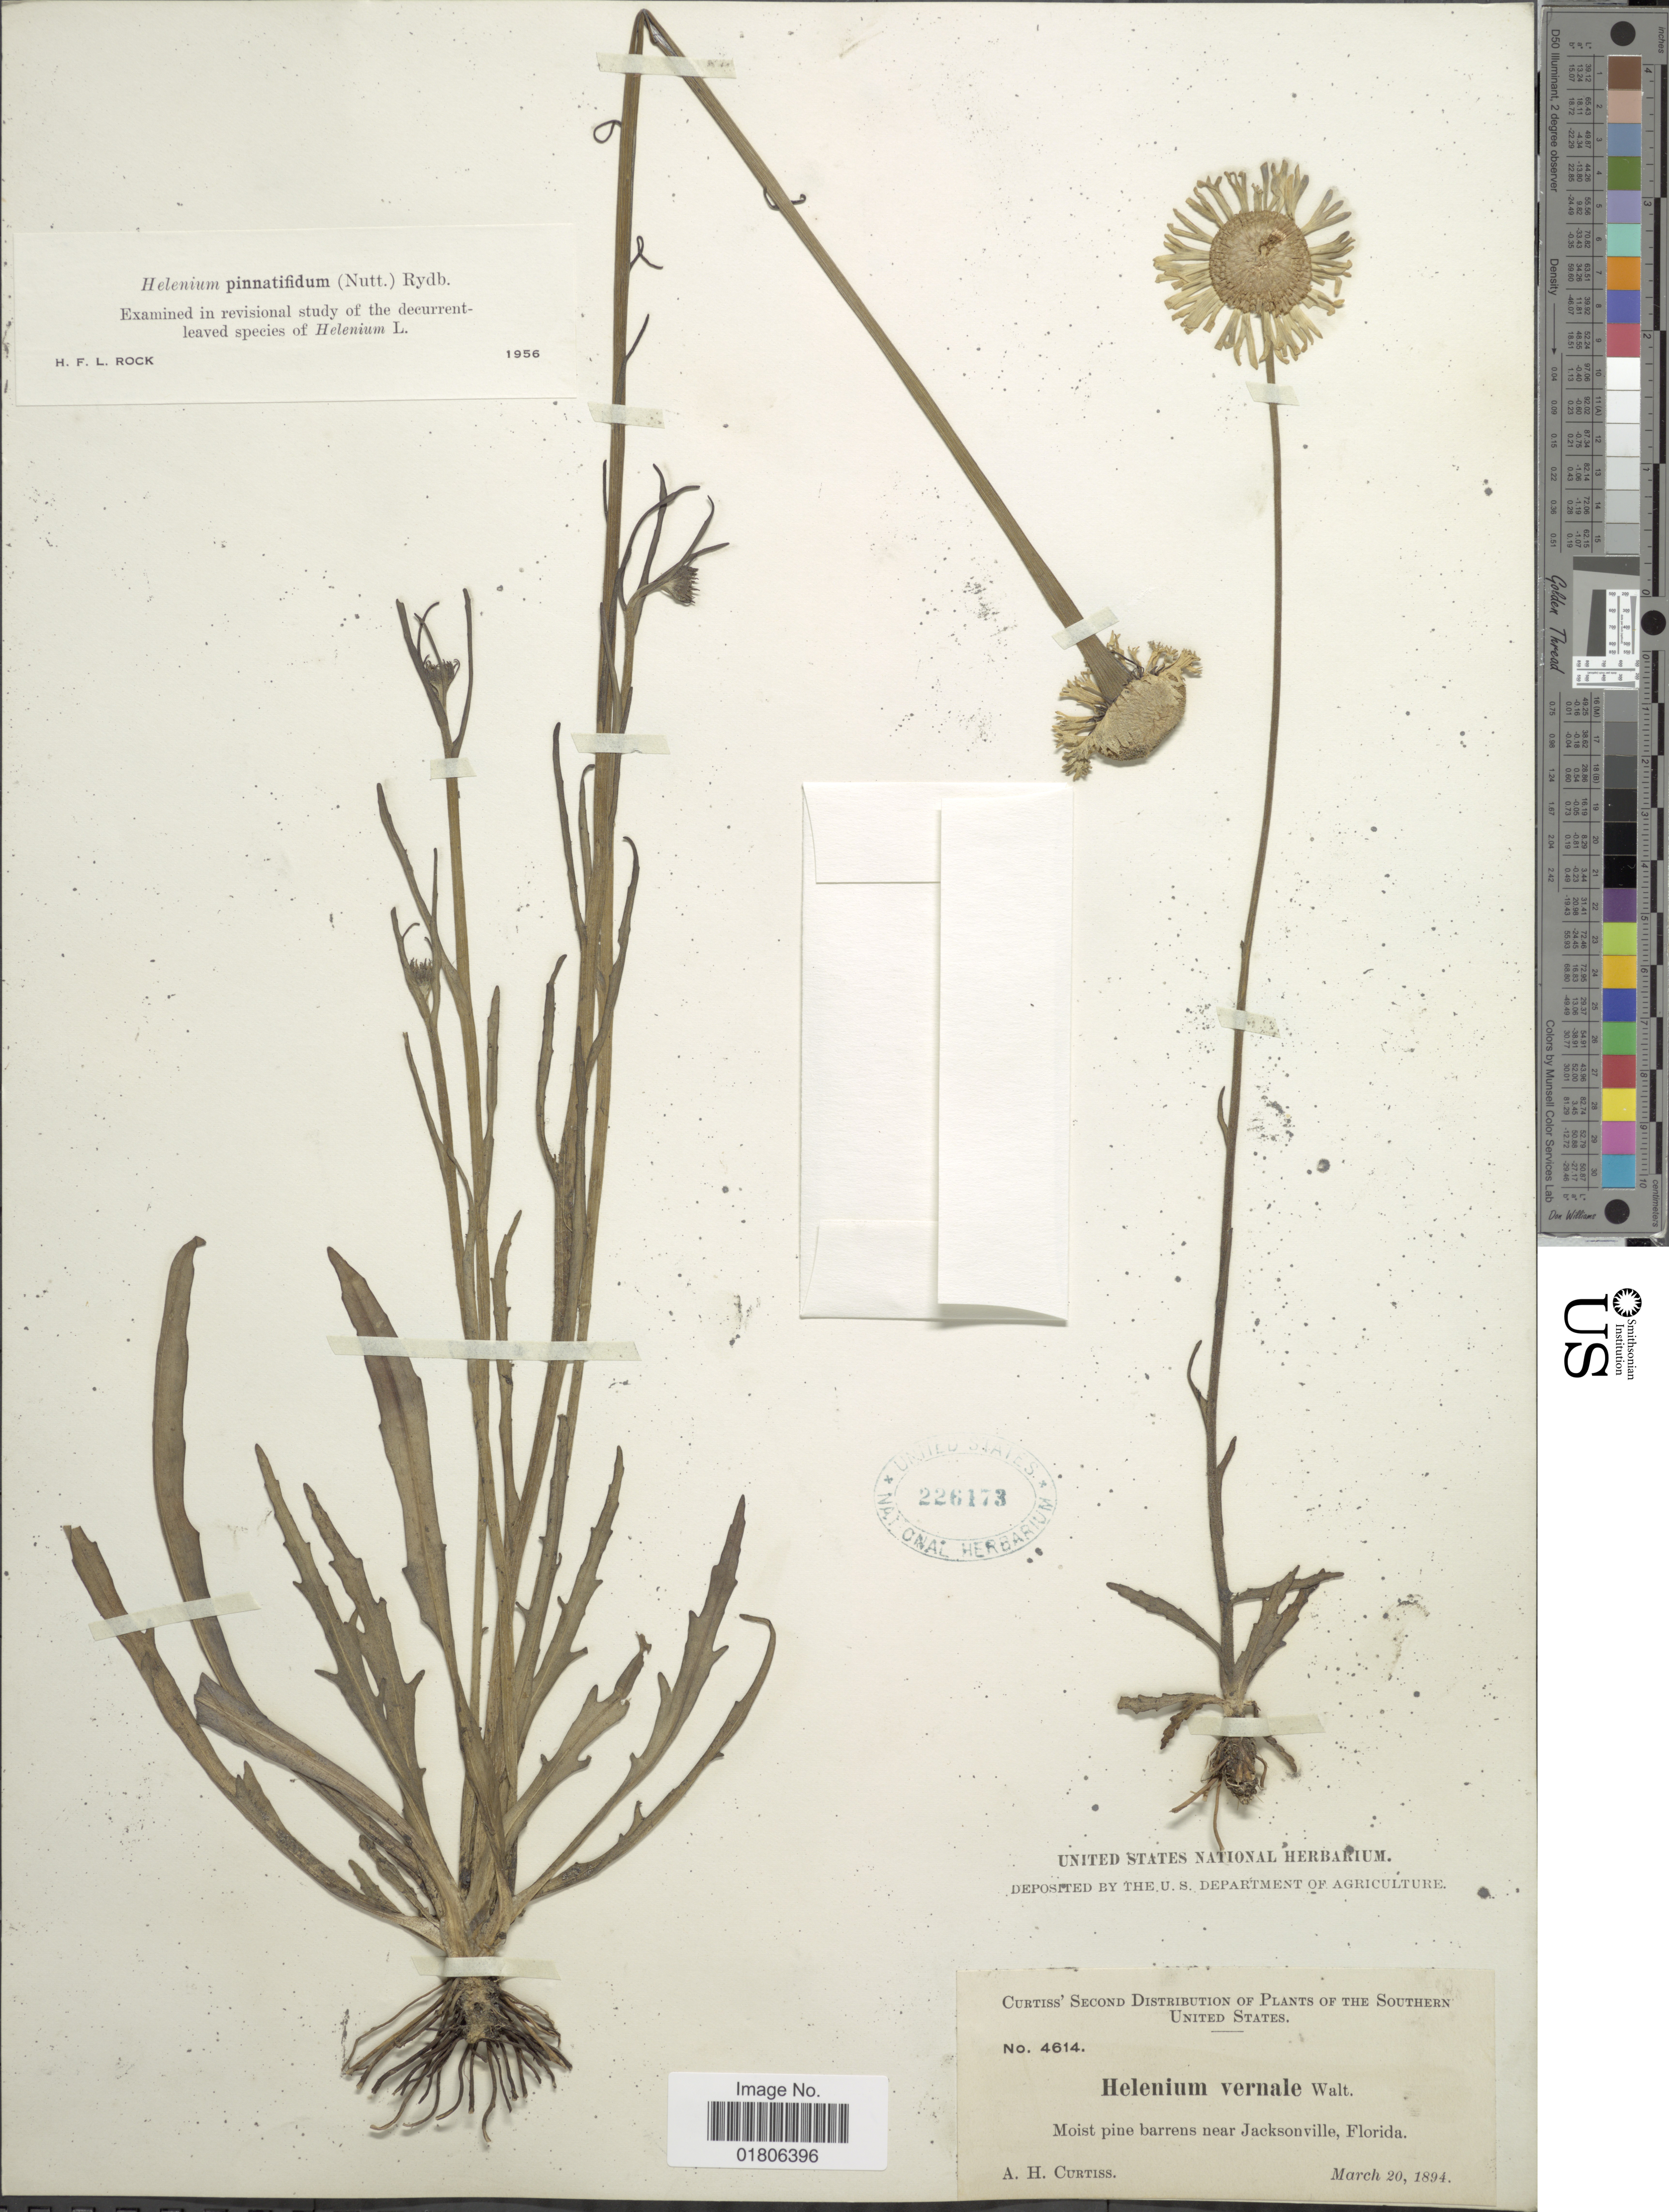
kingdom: Plantae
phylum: Tracheophyta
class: Magnoliopsida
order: Asterales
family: Asteraceae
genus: Helenium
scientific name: Helenium pinnatifidum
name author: (Schwein. ex Nutt.) Rydb.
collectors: A. H. Curtiss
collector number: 4614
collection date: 1894-03-20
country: United States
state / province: Florida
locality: The Southern United States, Moist pine barrens near Jacksonville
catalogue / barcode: US 226173